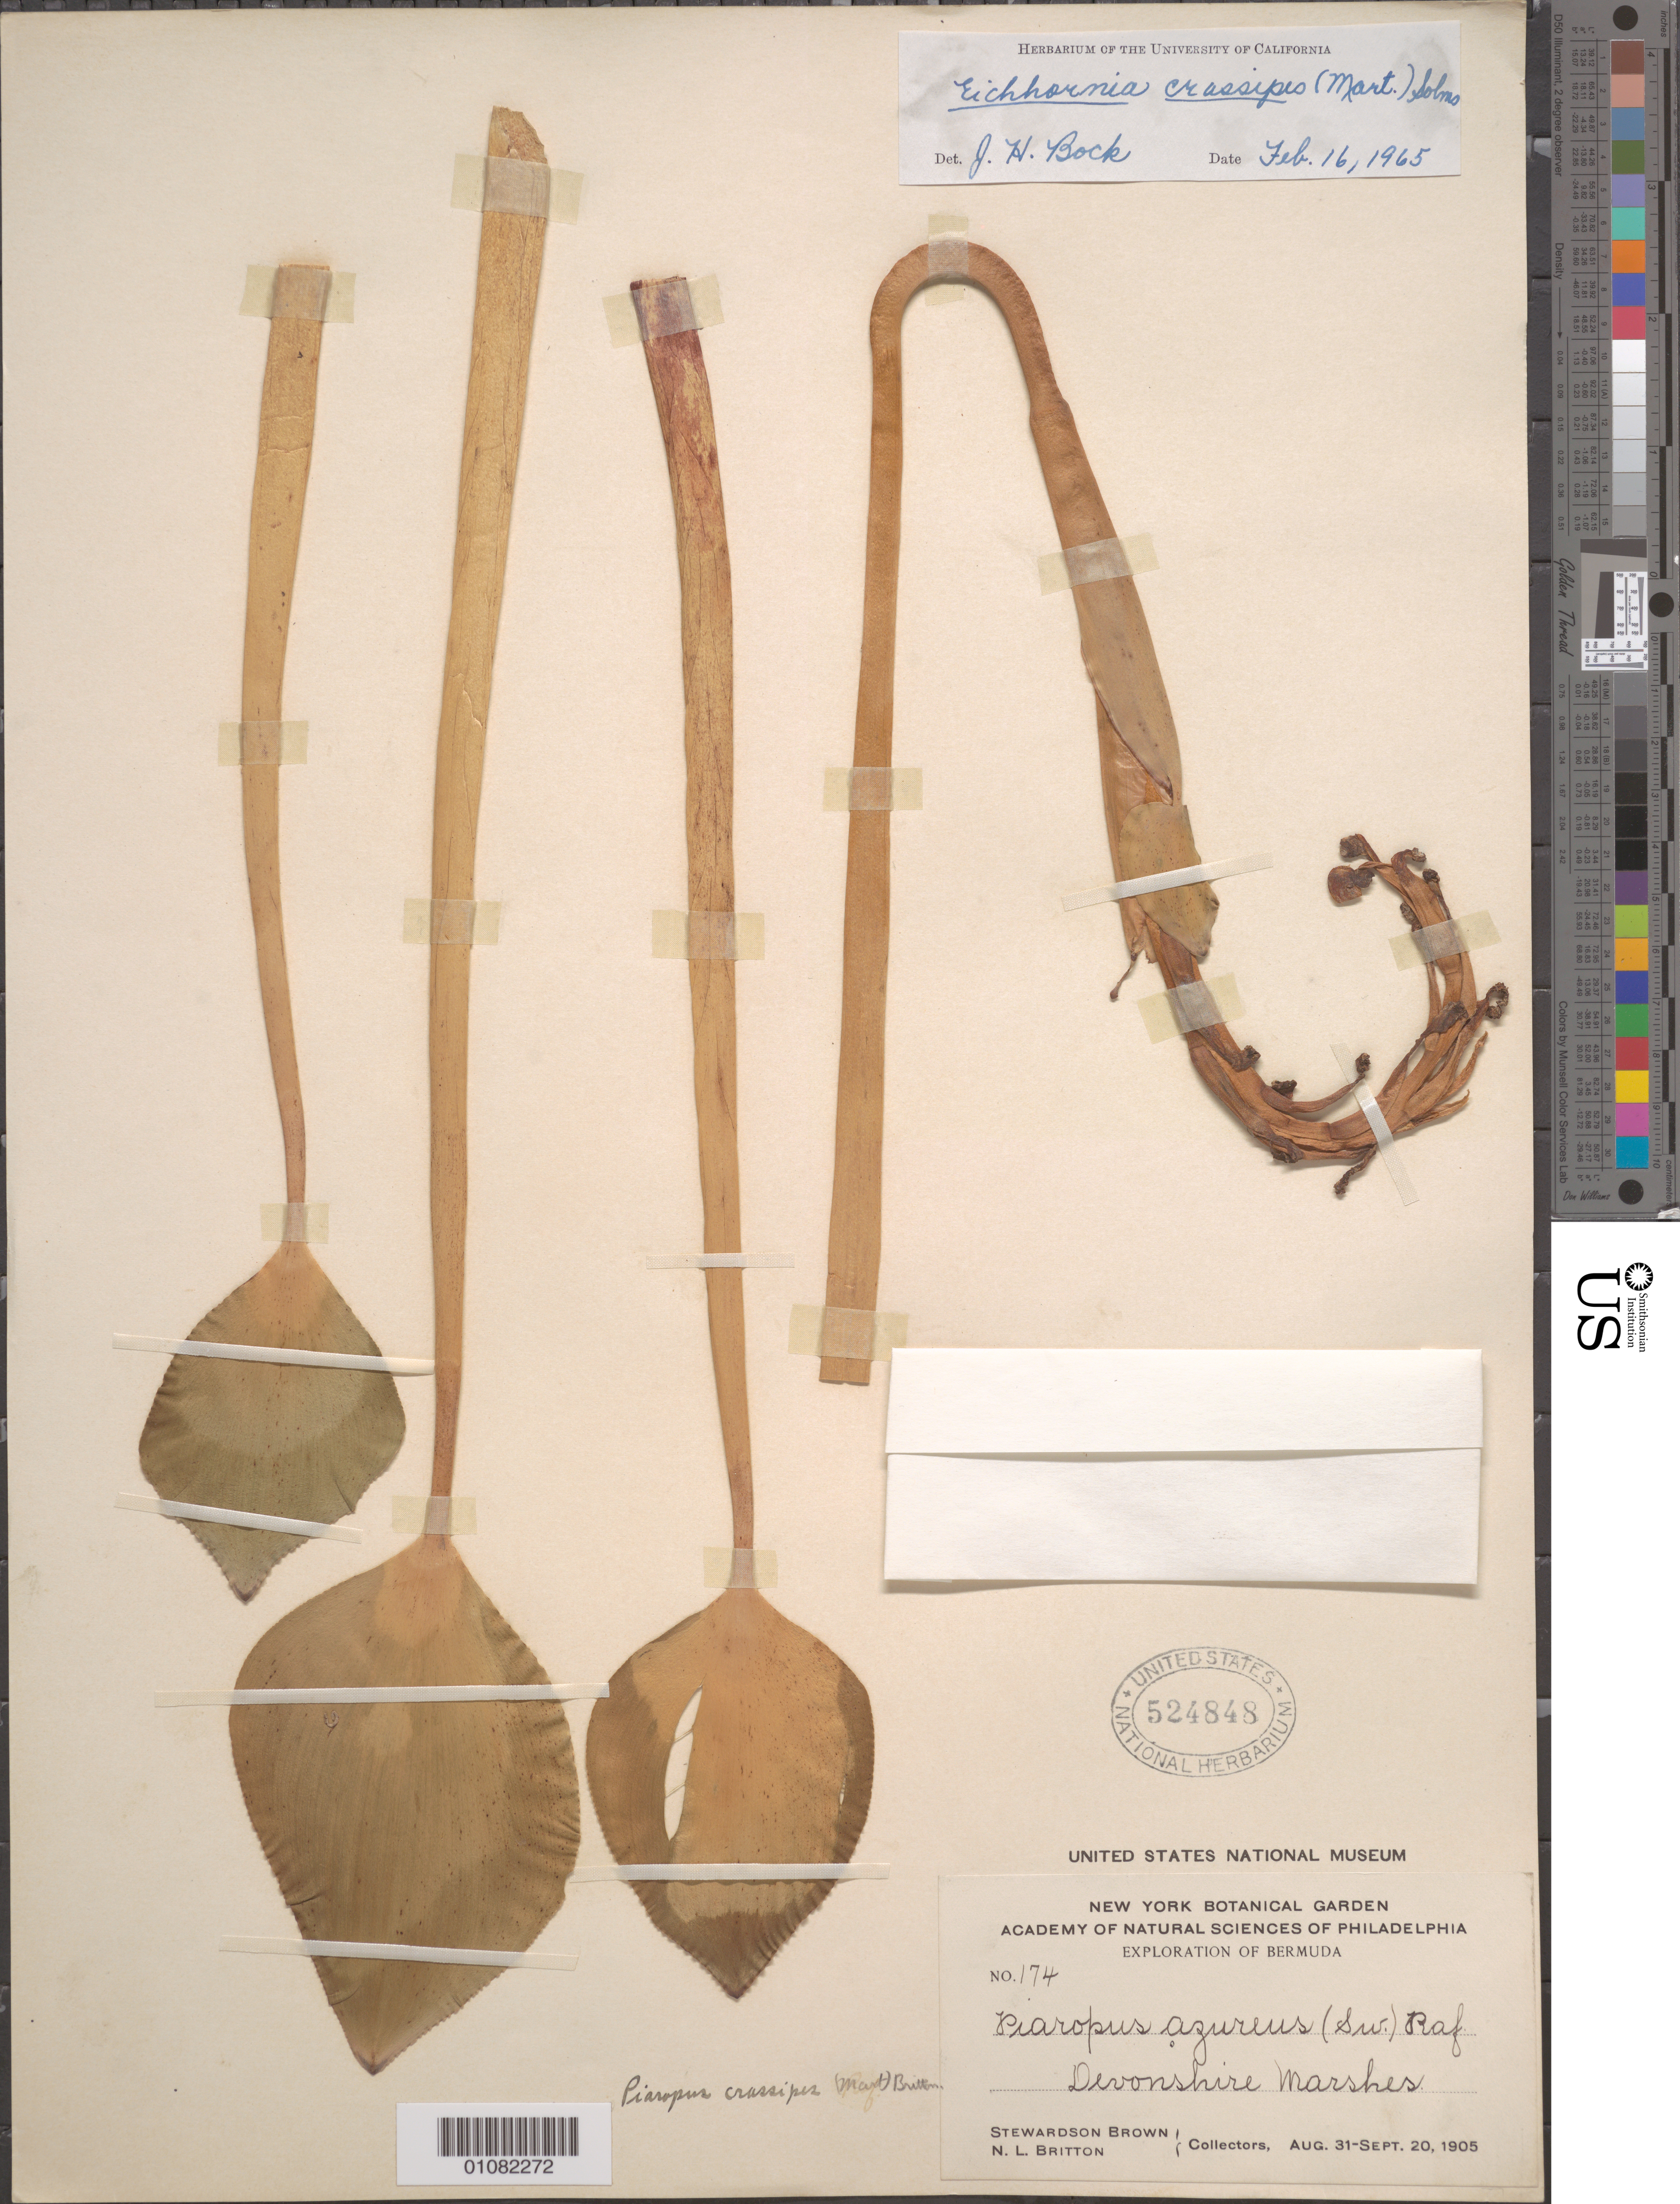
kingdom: Plantae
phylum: Tracheophyta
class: Liliopsida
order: Commelinales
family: Pontederiaceae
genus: Eichhornia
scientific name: Eichhornia crassipes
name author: (Mart.) Solms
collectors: S. Brown & N. Britton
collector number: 174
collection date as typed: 31 Aug 1905 to 20 Sep 1905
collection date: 1905-08-31/1905-09-20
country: Bermuda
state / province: Devonshire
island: Bermuda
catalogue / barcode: US 524848